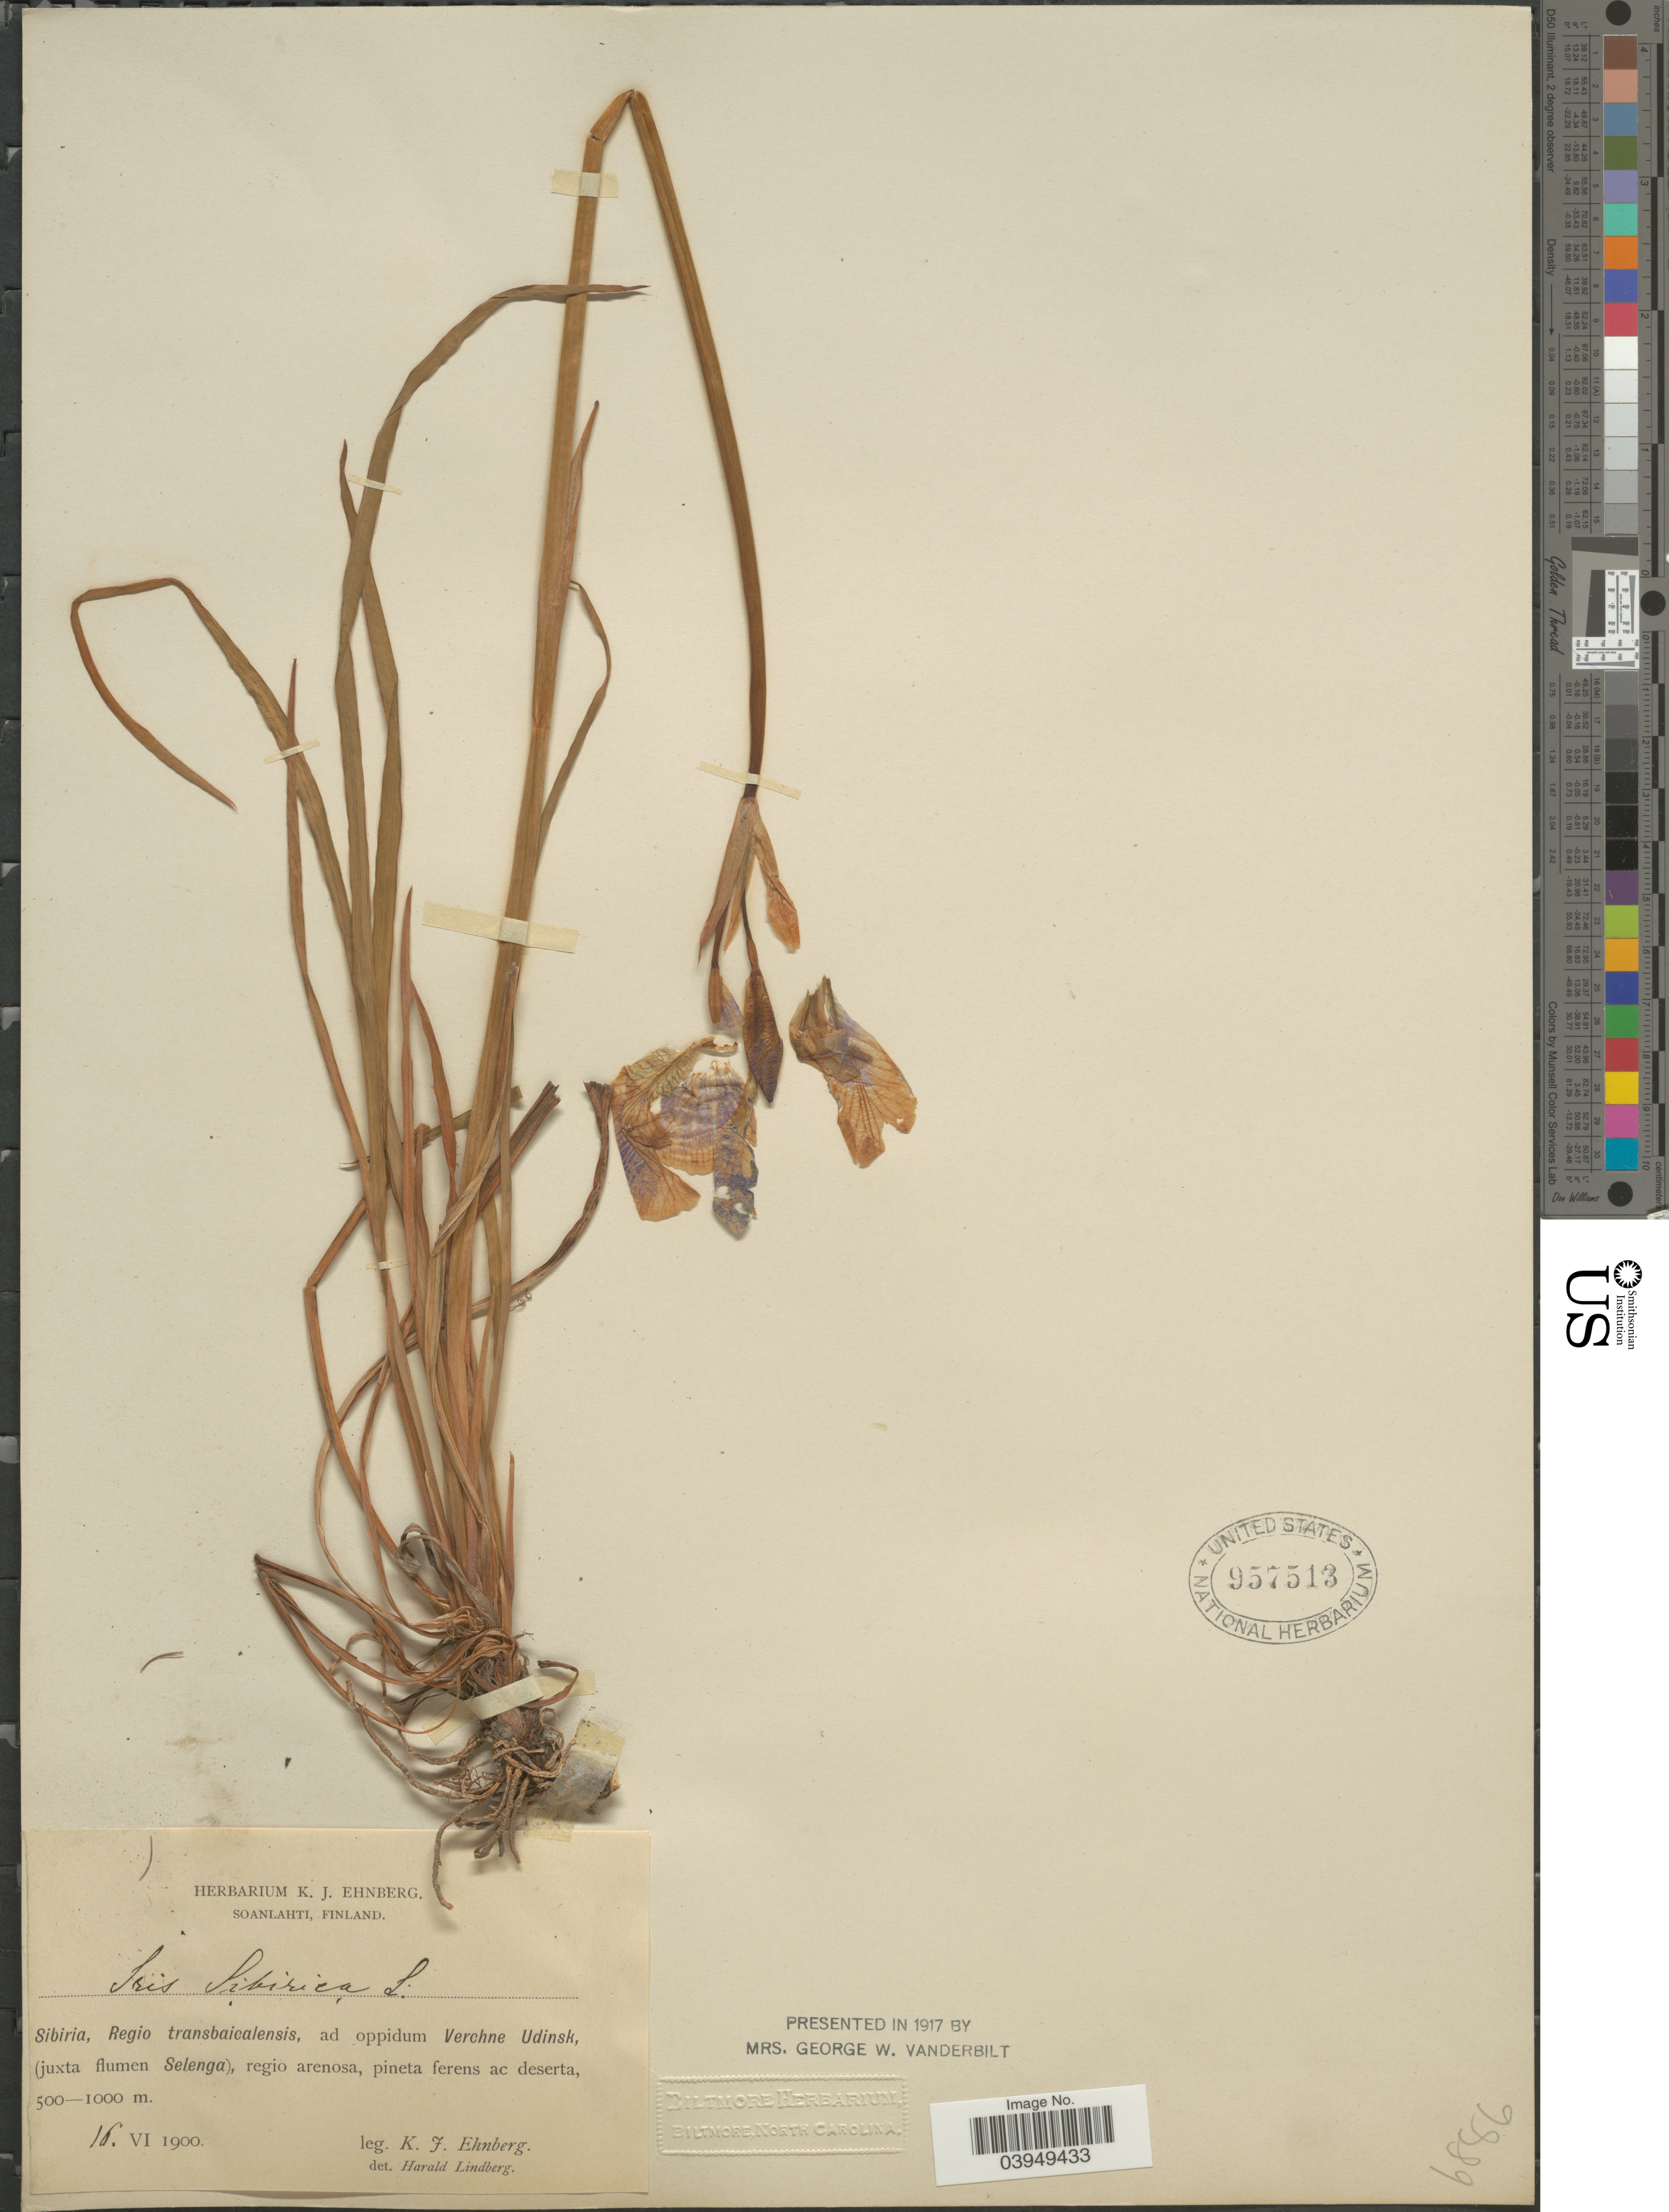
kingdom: Plantae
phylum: Tracheophyta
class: Liliopsida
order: Asparagales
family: Iridaceae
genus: Iris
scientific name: Iris sibirica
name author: L.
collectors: K. Ehnberg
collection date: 1900-06-16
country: Russian Federation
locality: Sibiria, Regio transbaicalensis, ad oppidum Verchne Udinsk, (juxta flumen Selenga), regio arenosa, pineta ferens ac deserta.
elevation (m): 500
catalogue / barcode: US 957513